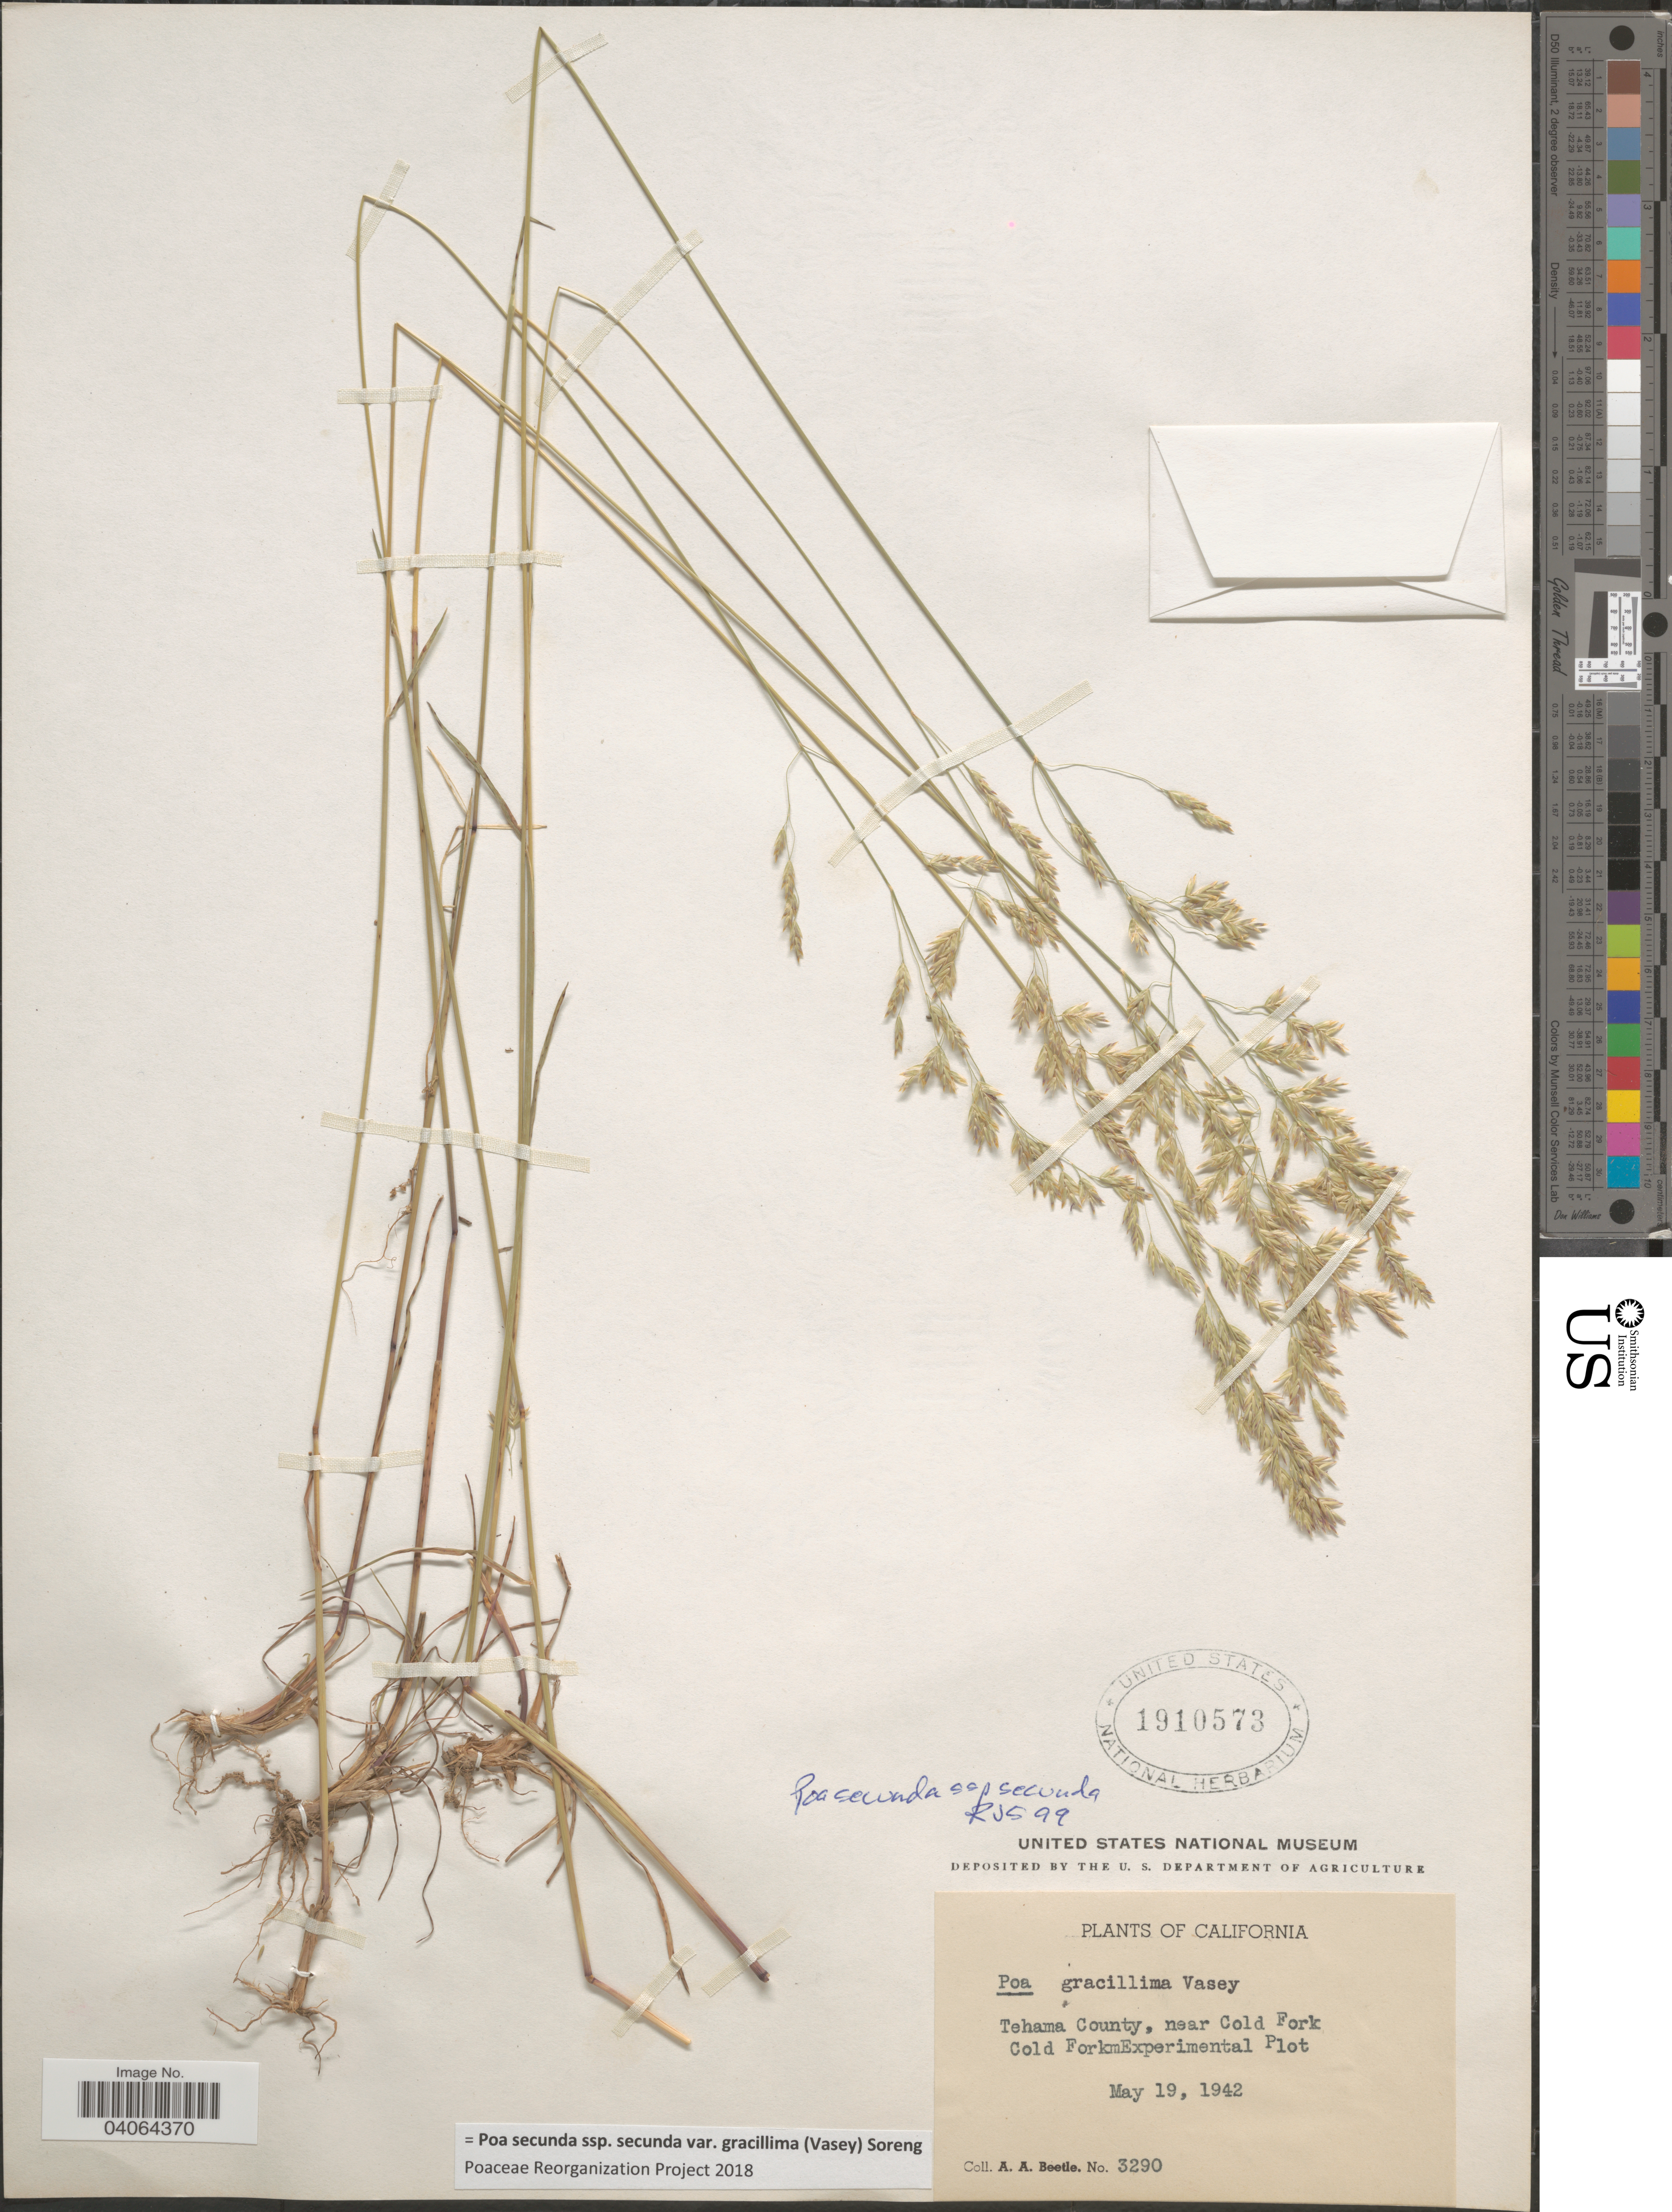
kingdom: Plantae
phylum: Tracheophyta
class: Liliopsida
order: Poales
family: Poaceae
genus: Poa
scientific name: Poa secunda subsp. secunda var. gracillima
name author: (Vasey) Soreng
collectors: A. A. Beetle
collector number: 3290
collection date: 1942-05-19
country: United States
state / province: California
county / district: Tehama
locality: Tehama County, near Cold Fork. Cold ForkmExperimental Plot.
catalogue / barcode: US 1910573